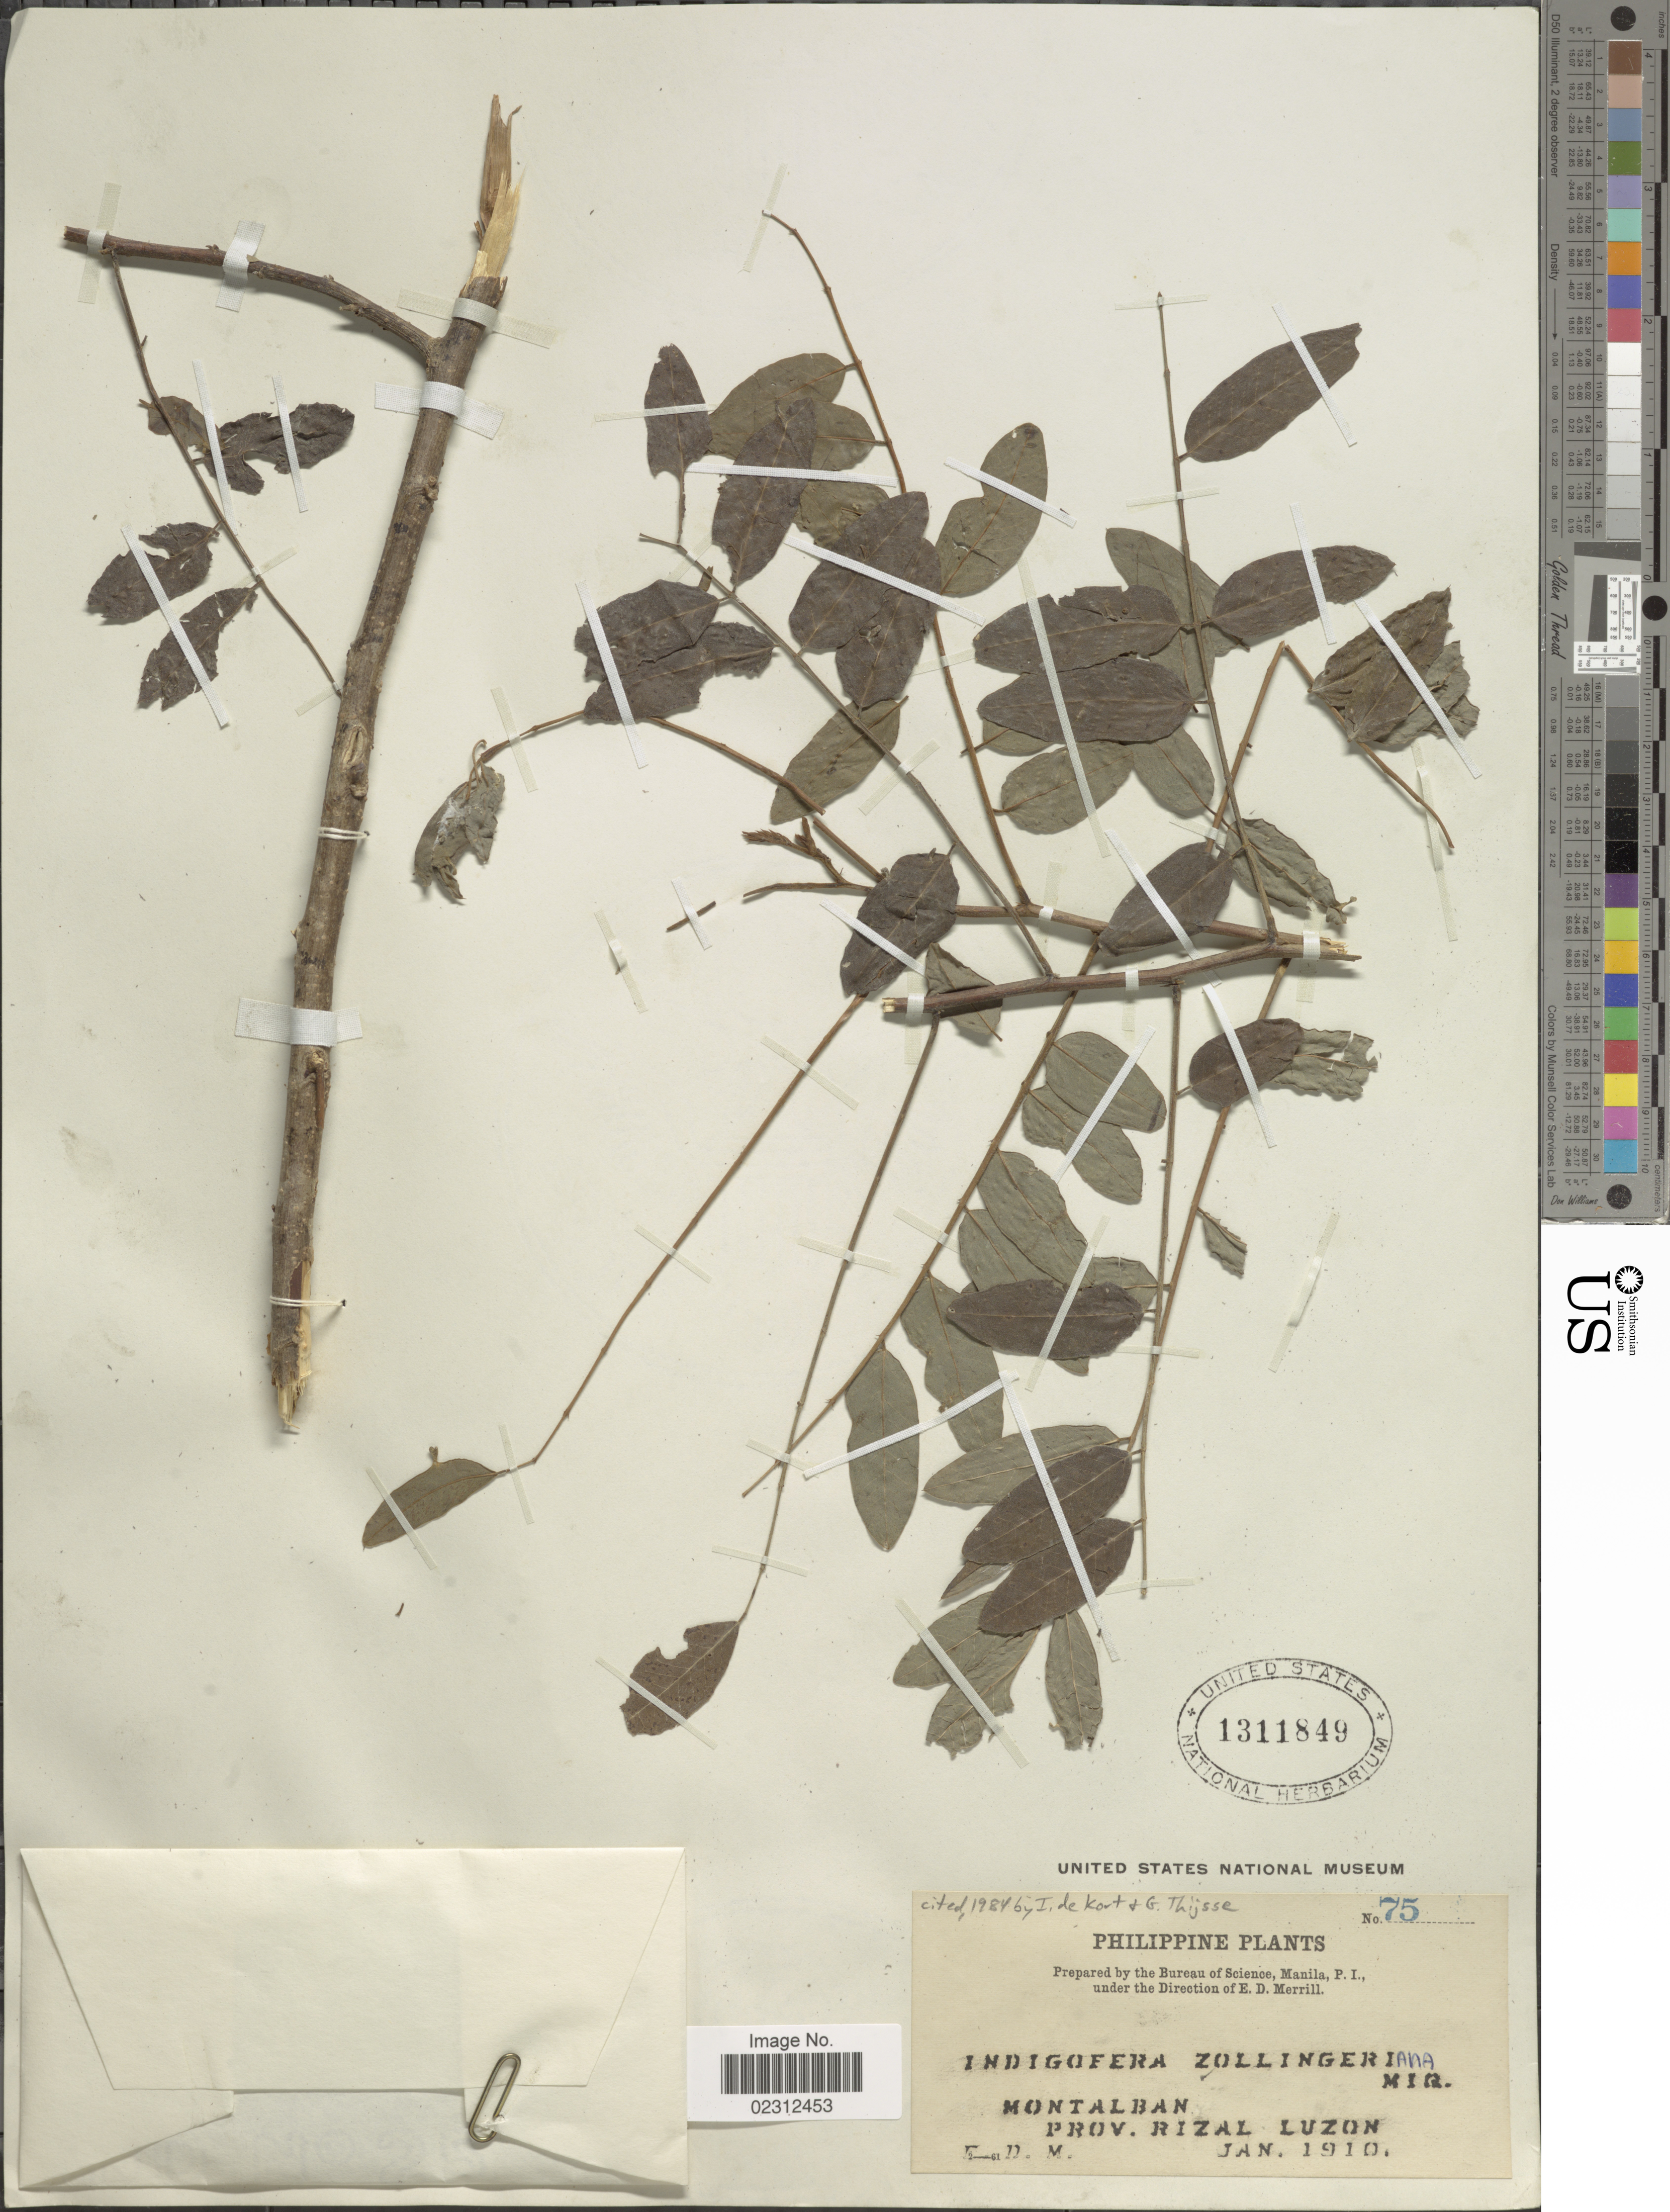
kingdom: Plantae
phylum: Tracheophyta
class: Magnoliopsida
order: Fabales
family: Fabaceae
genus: Indigofera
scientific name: Indigofera zollingeriana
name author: Miq.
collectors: E. D. Merrill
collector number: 75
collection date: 1910-01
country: Philippines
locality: Montalban, Prov. Rizal Luzon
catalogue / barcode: US 1311849